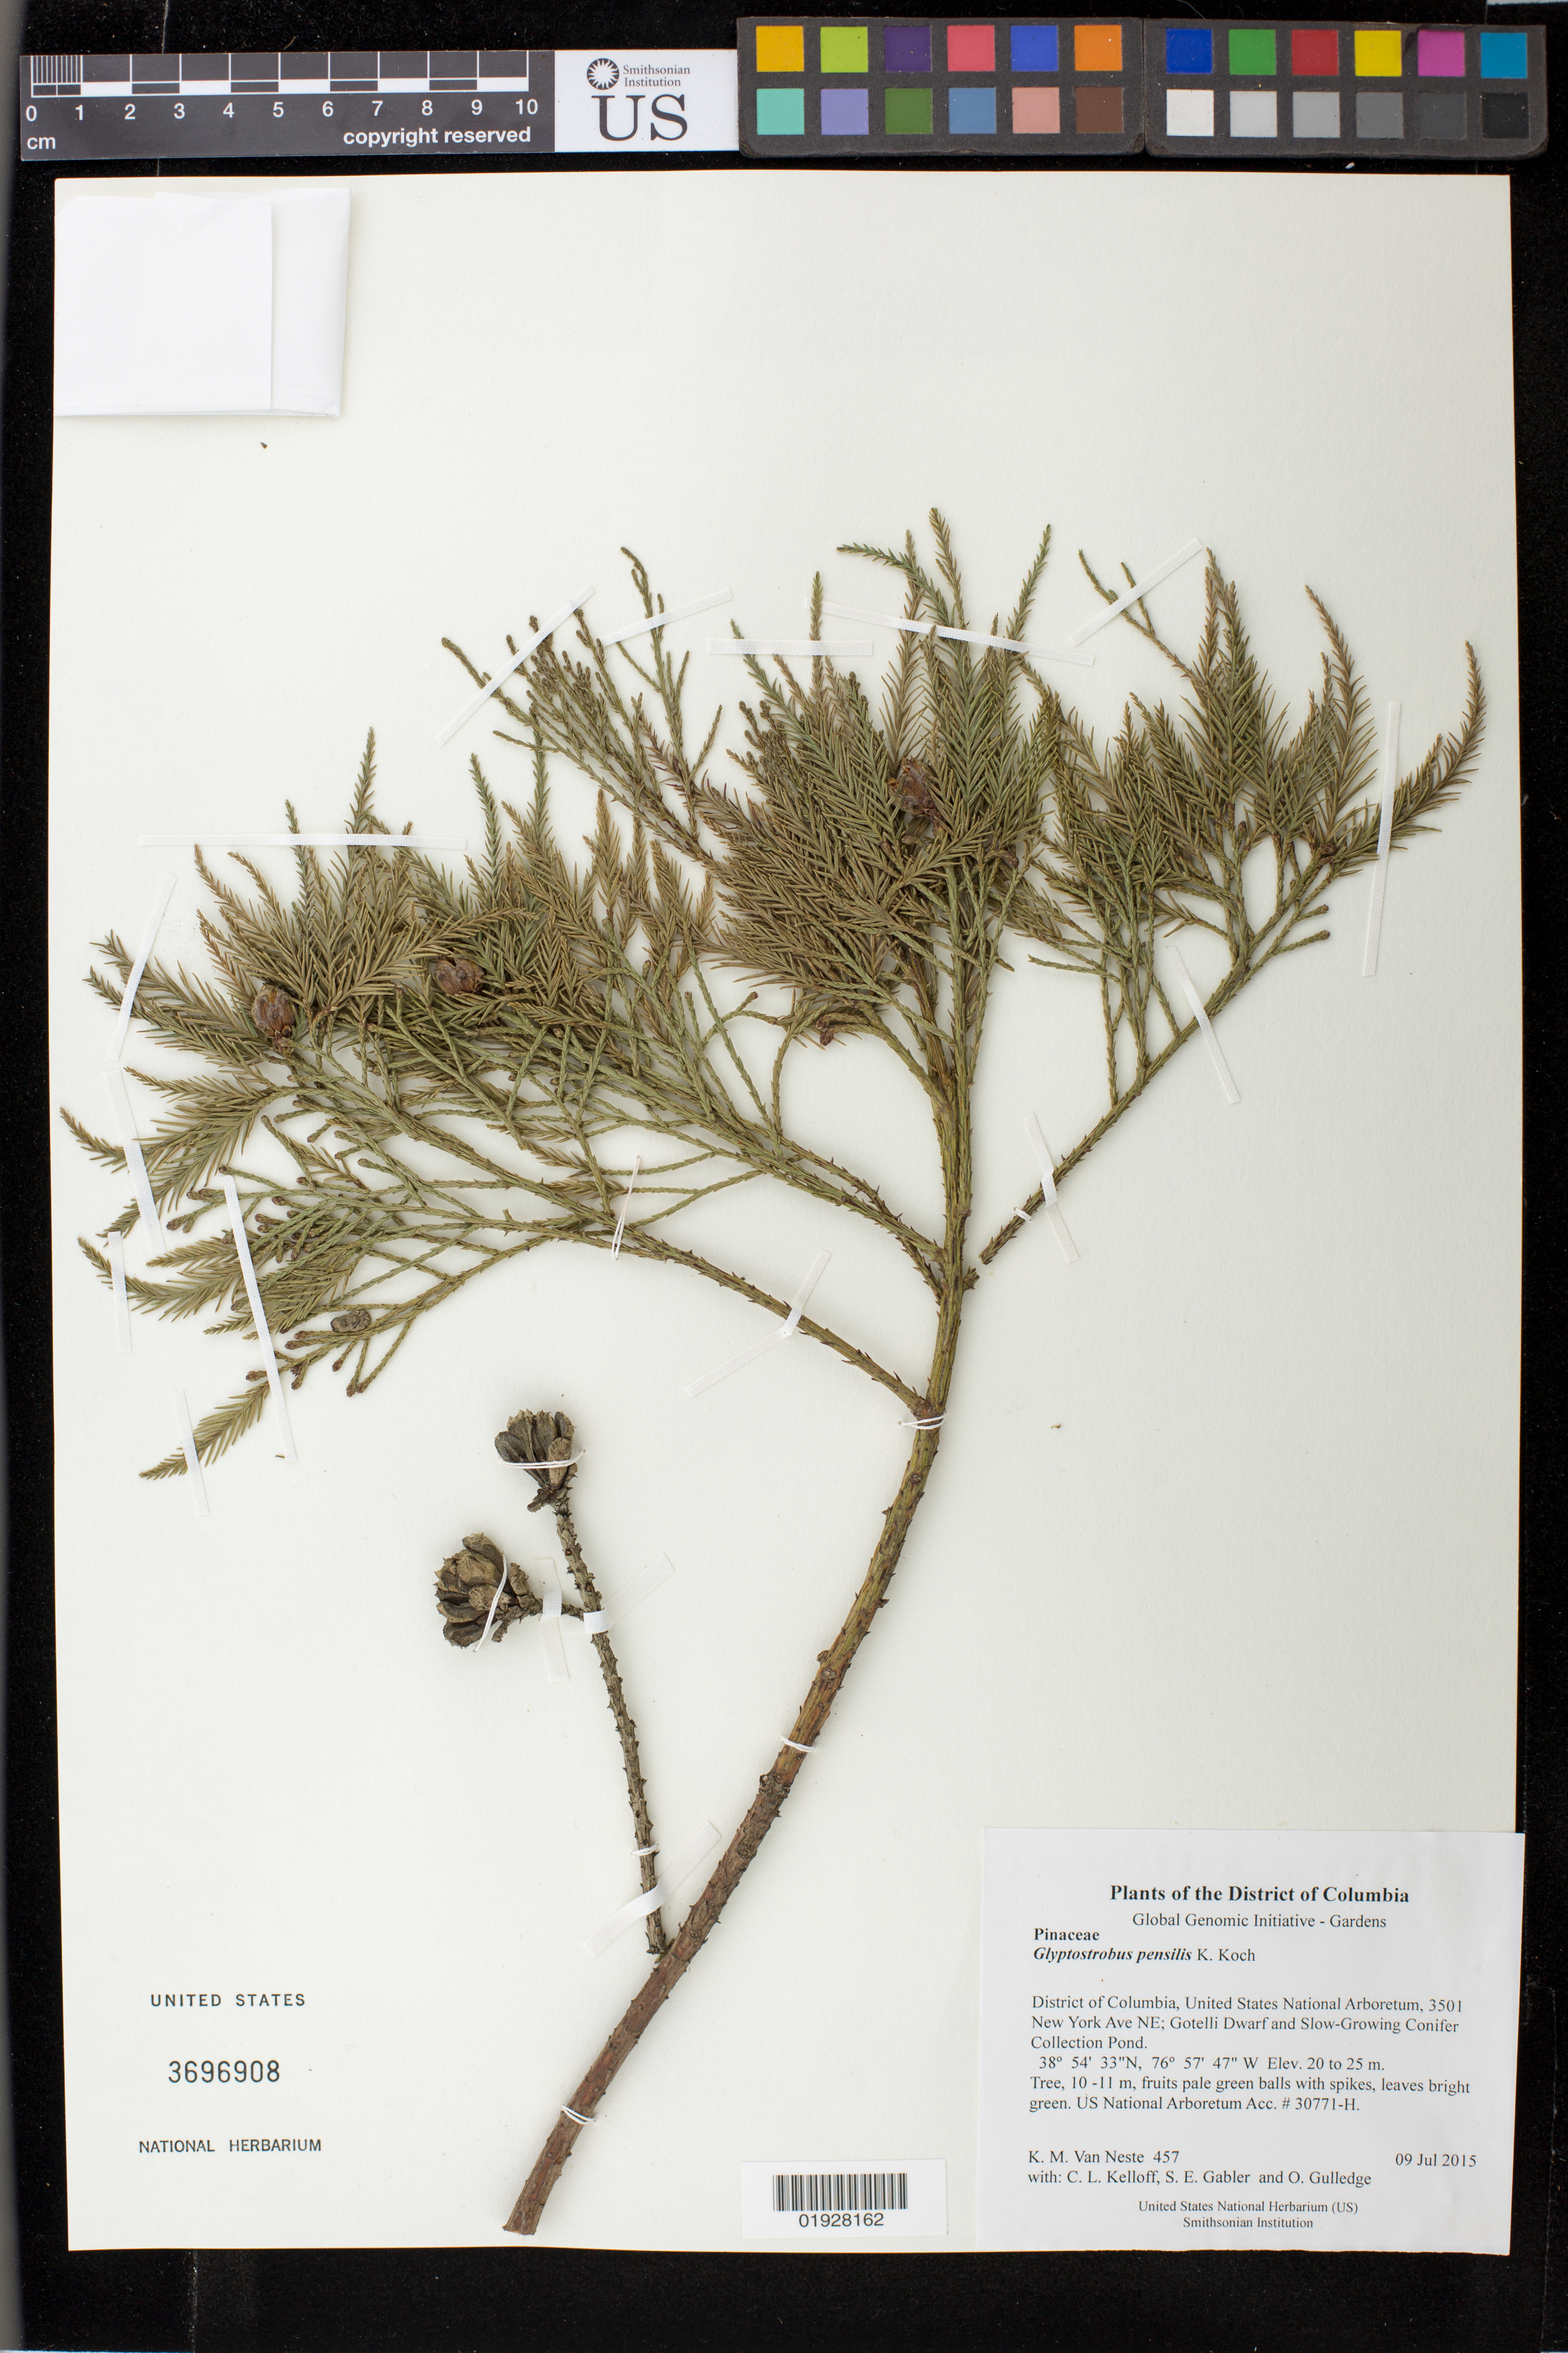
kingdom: Plantae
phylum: Tracheophyta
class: Pinopsida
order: Pinales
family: Cupressaceae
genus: Glyptostrobus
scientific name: Glyptostrobus pensilis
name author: K. Koch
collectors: K. M. Van Neste, C. L. Kelloff, S. E. Gabler & O. Gulledge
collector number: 457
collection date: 2015-07-09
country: United States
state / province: District of Columbia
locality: United States National Arboretum, 3501 New York Ave NE; Gotelli Dwarf and Slow-Growing Conifer Collection Pond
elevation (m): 20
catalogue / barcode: US 3696908